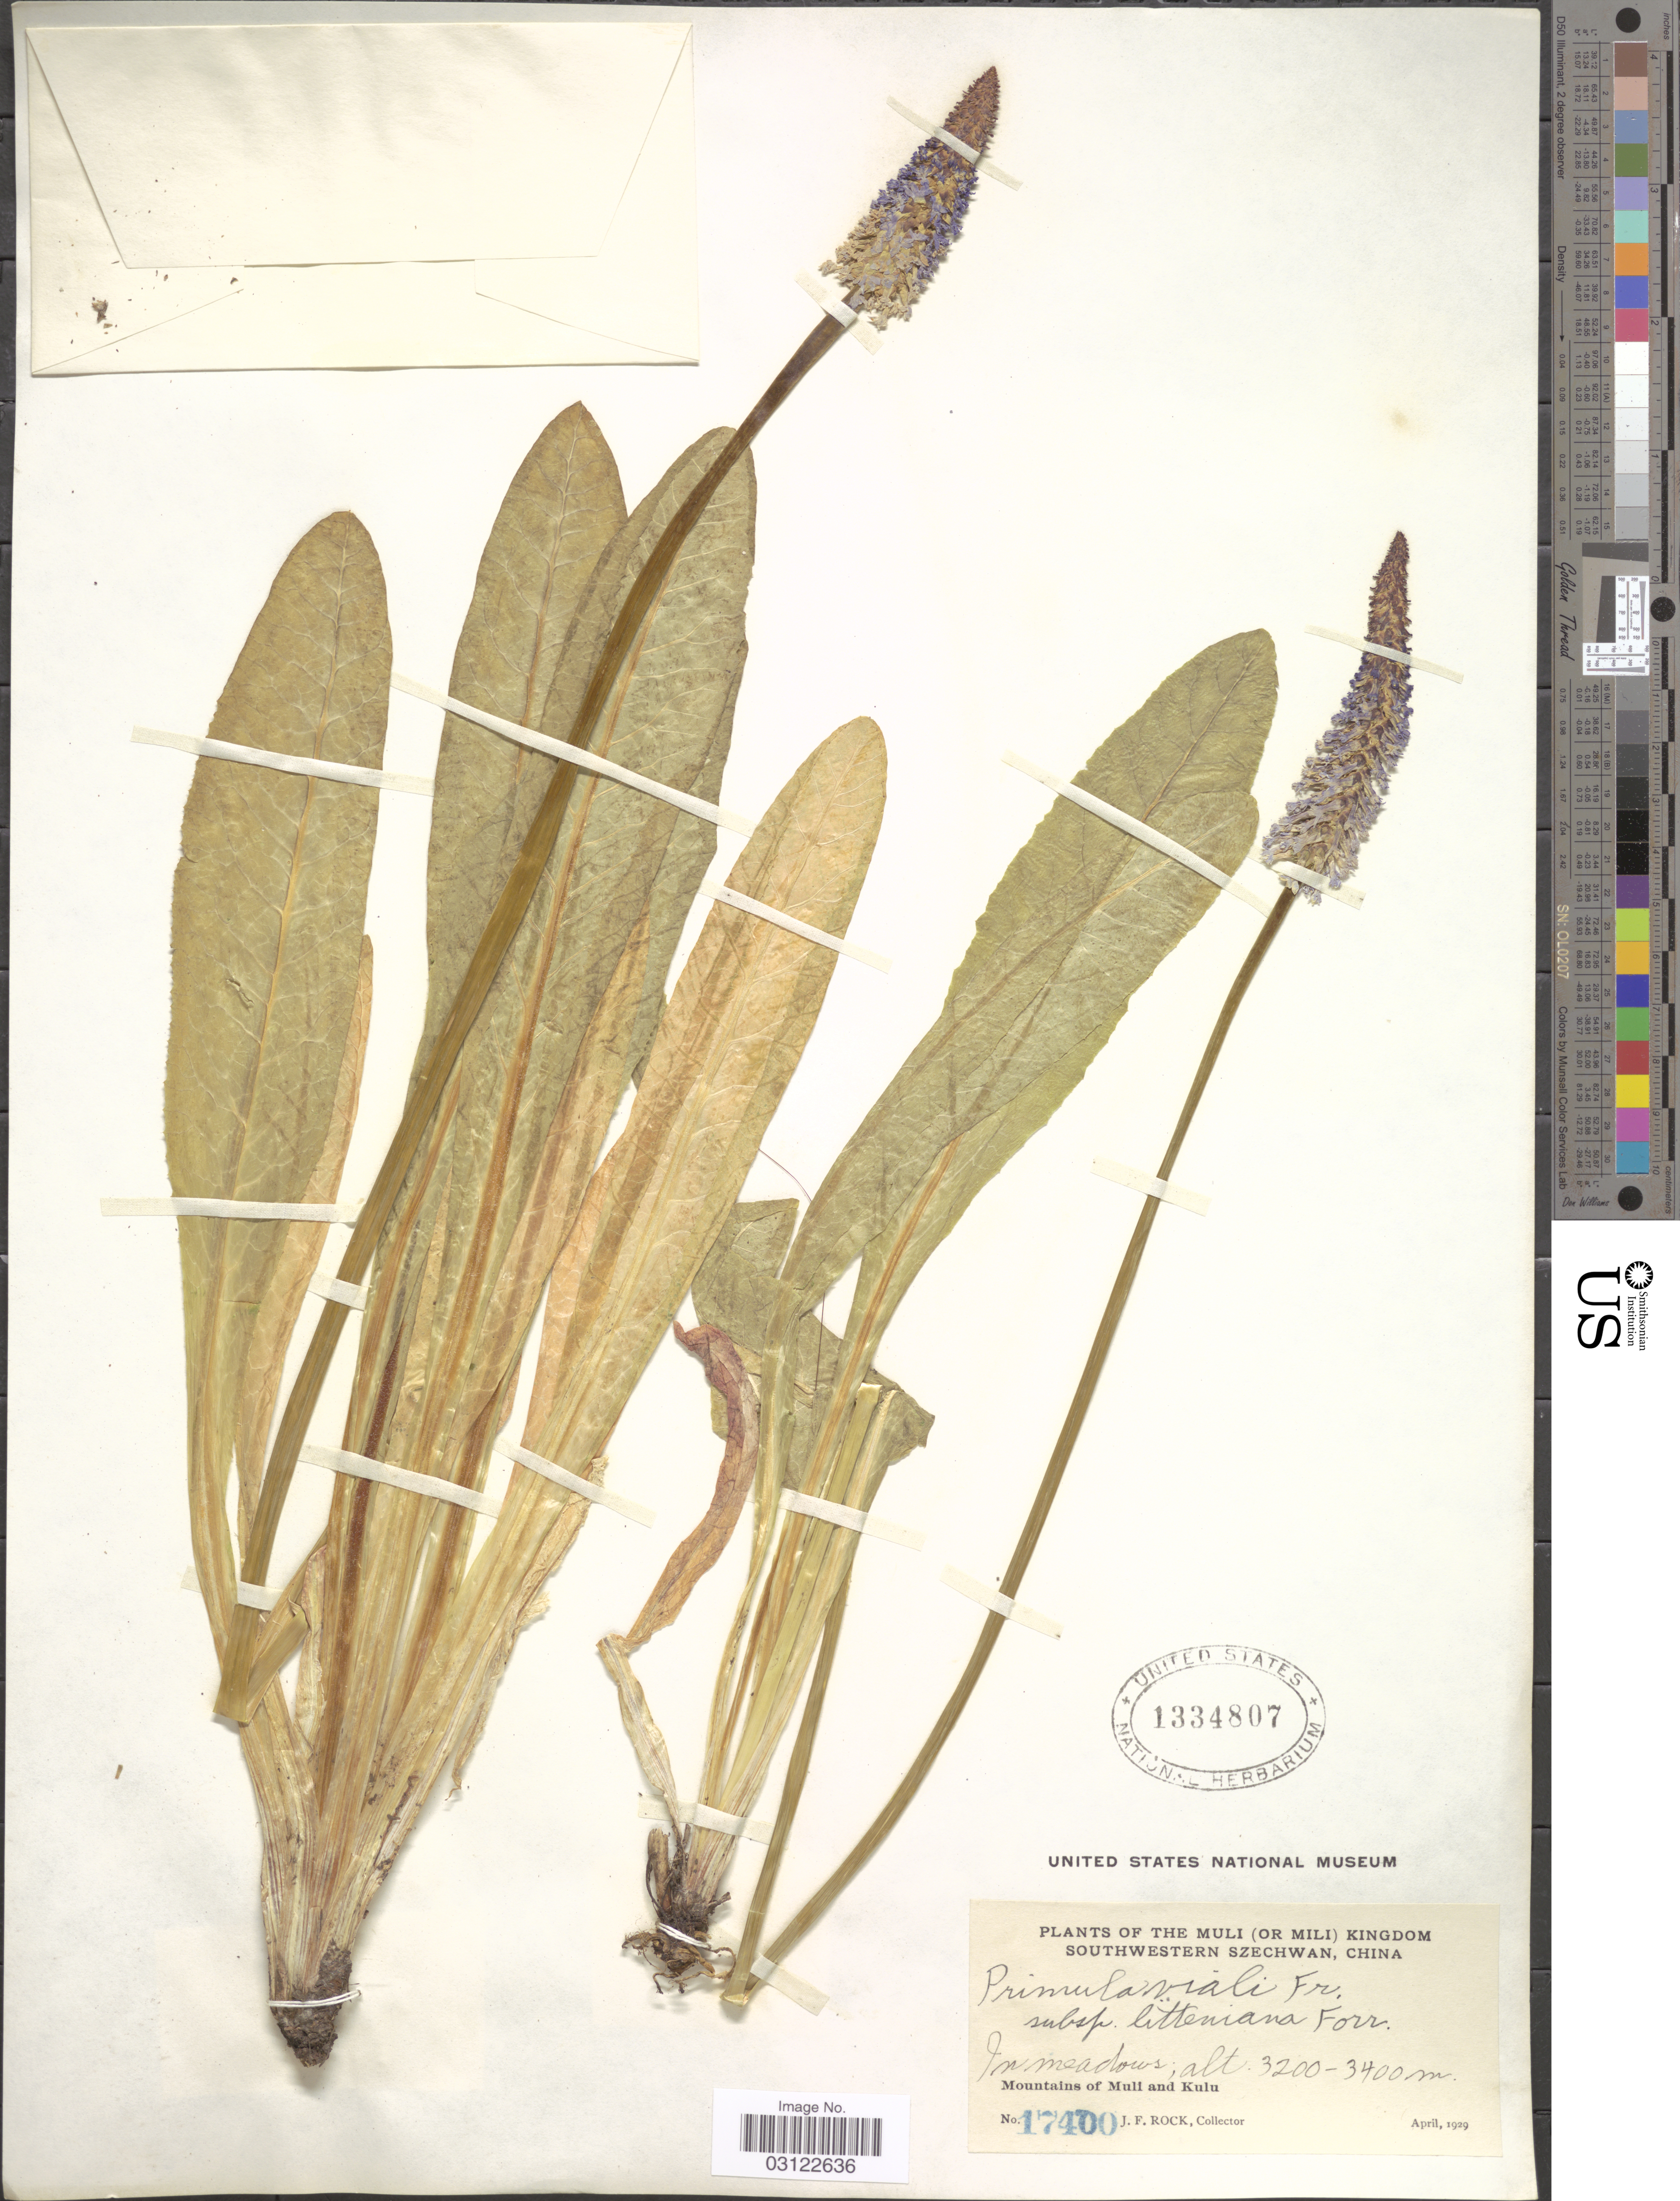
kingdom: Plantae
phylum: Tracheophyta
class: Magnoliopsida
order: Ericales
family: Primulaceae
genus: Primula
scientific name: Primula vialii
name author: Delavay ex Franch.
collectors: J. Rock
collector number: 17400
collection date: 1929-04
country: China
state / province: Sichuan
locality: The Muli (or Mili) Kingdom, Southwestern Szechwan. In meadows. Mountains of Muli and Kulu.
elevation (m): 3200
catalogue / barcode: US 1334807